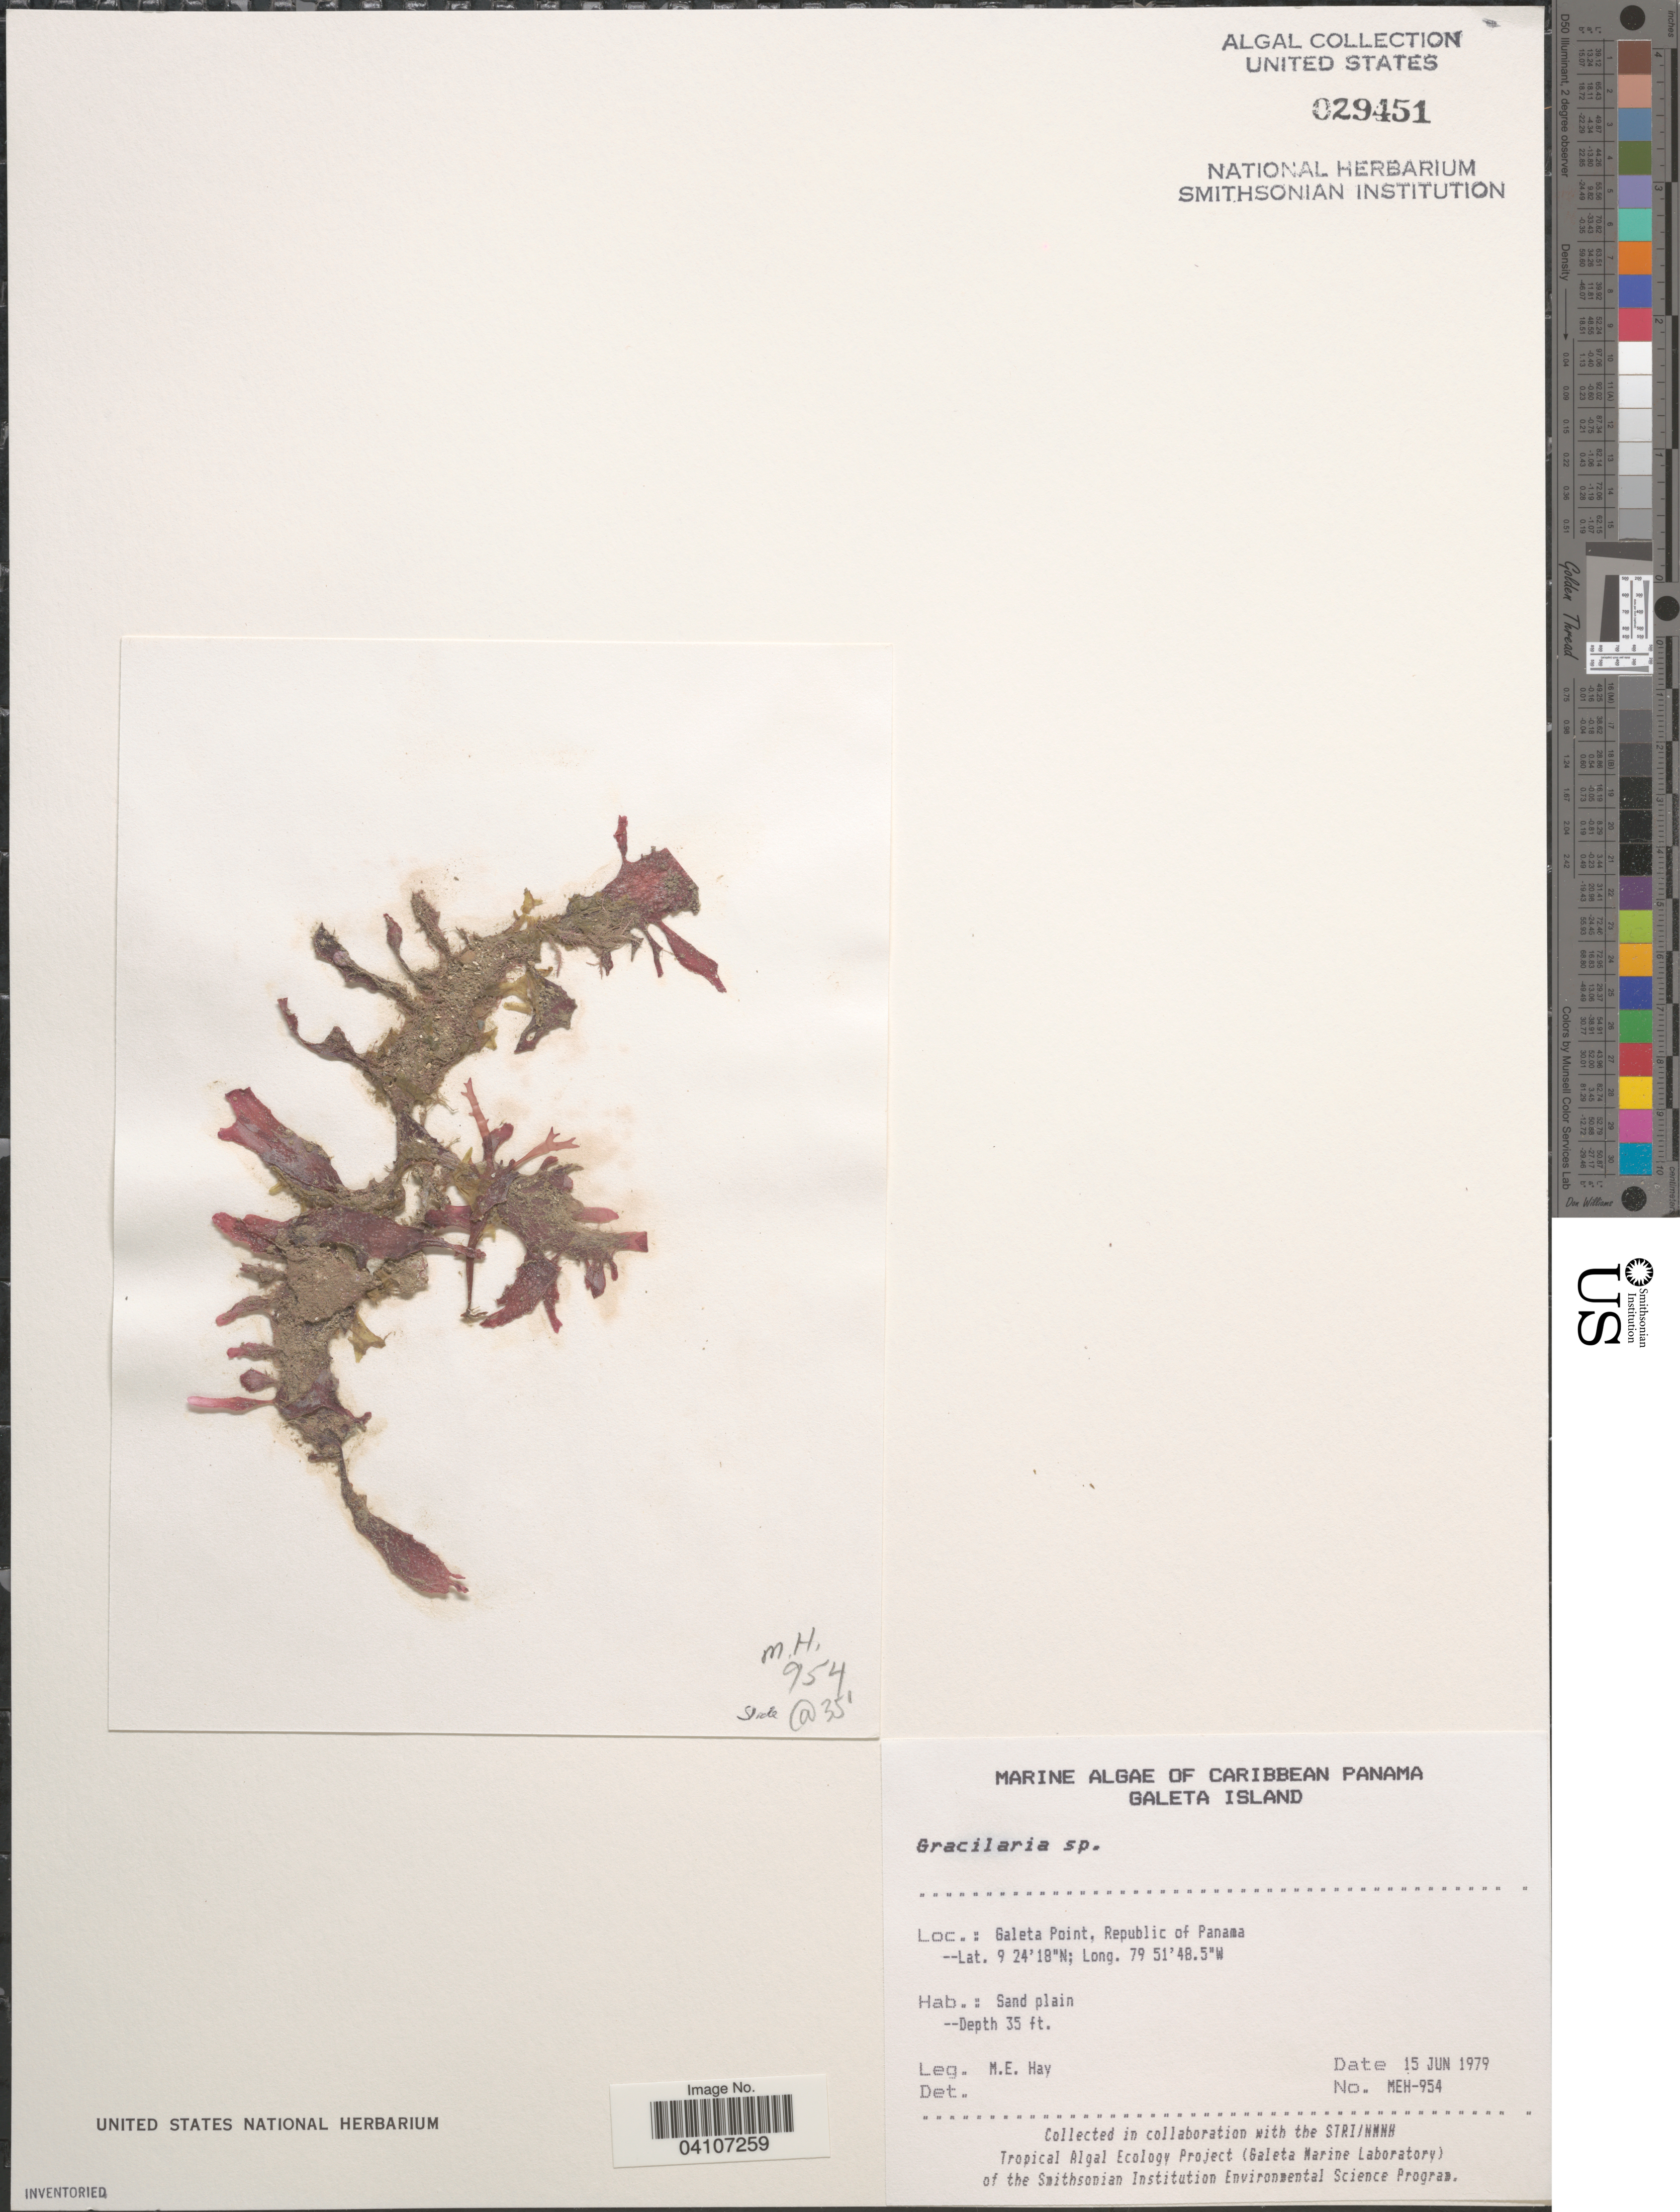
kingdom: Plantae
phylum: Rhodophyta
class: Florideophyceae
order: Gracilariales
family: Gracilariaceae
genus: Gracilaria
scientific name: Gracilaria sp.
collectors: M. E. Hay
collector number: MEH-954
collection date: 1979-06-15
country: Panama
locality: Caribbean Panama. Galeta Island. Galeta Point, Republic of Panama.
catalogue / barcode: US 29451